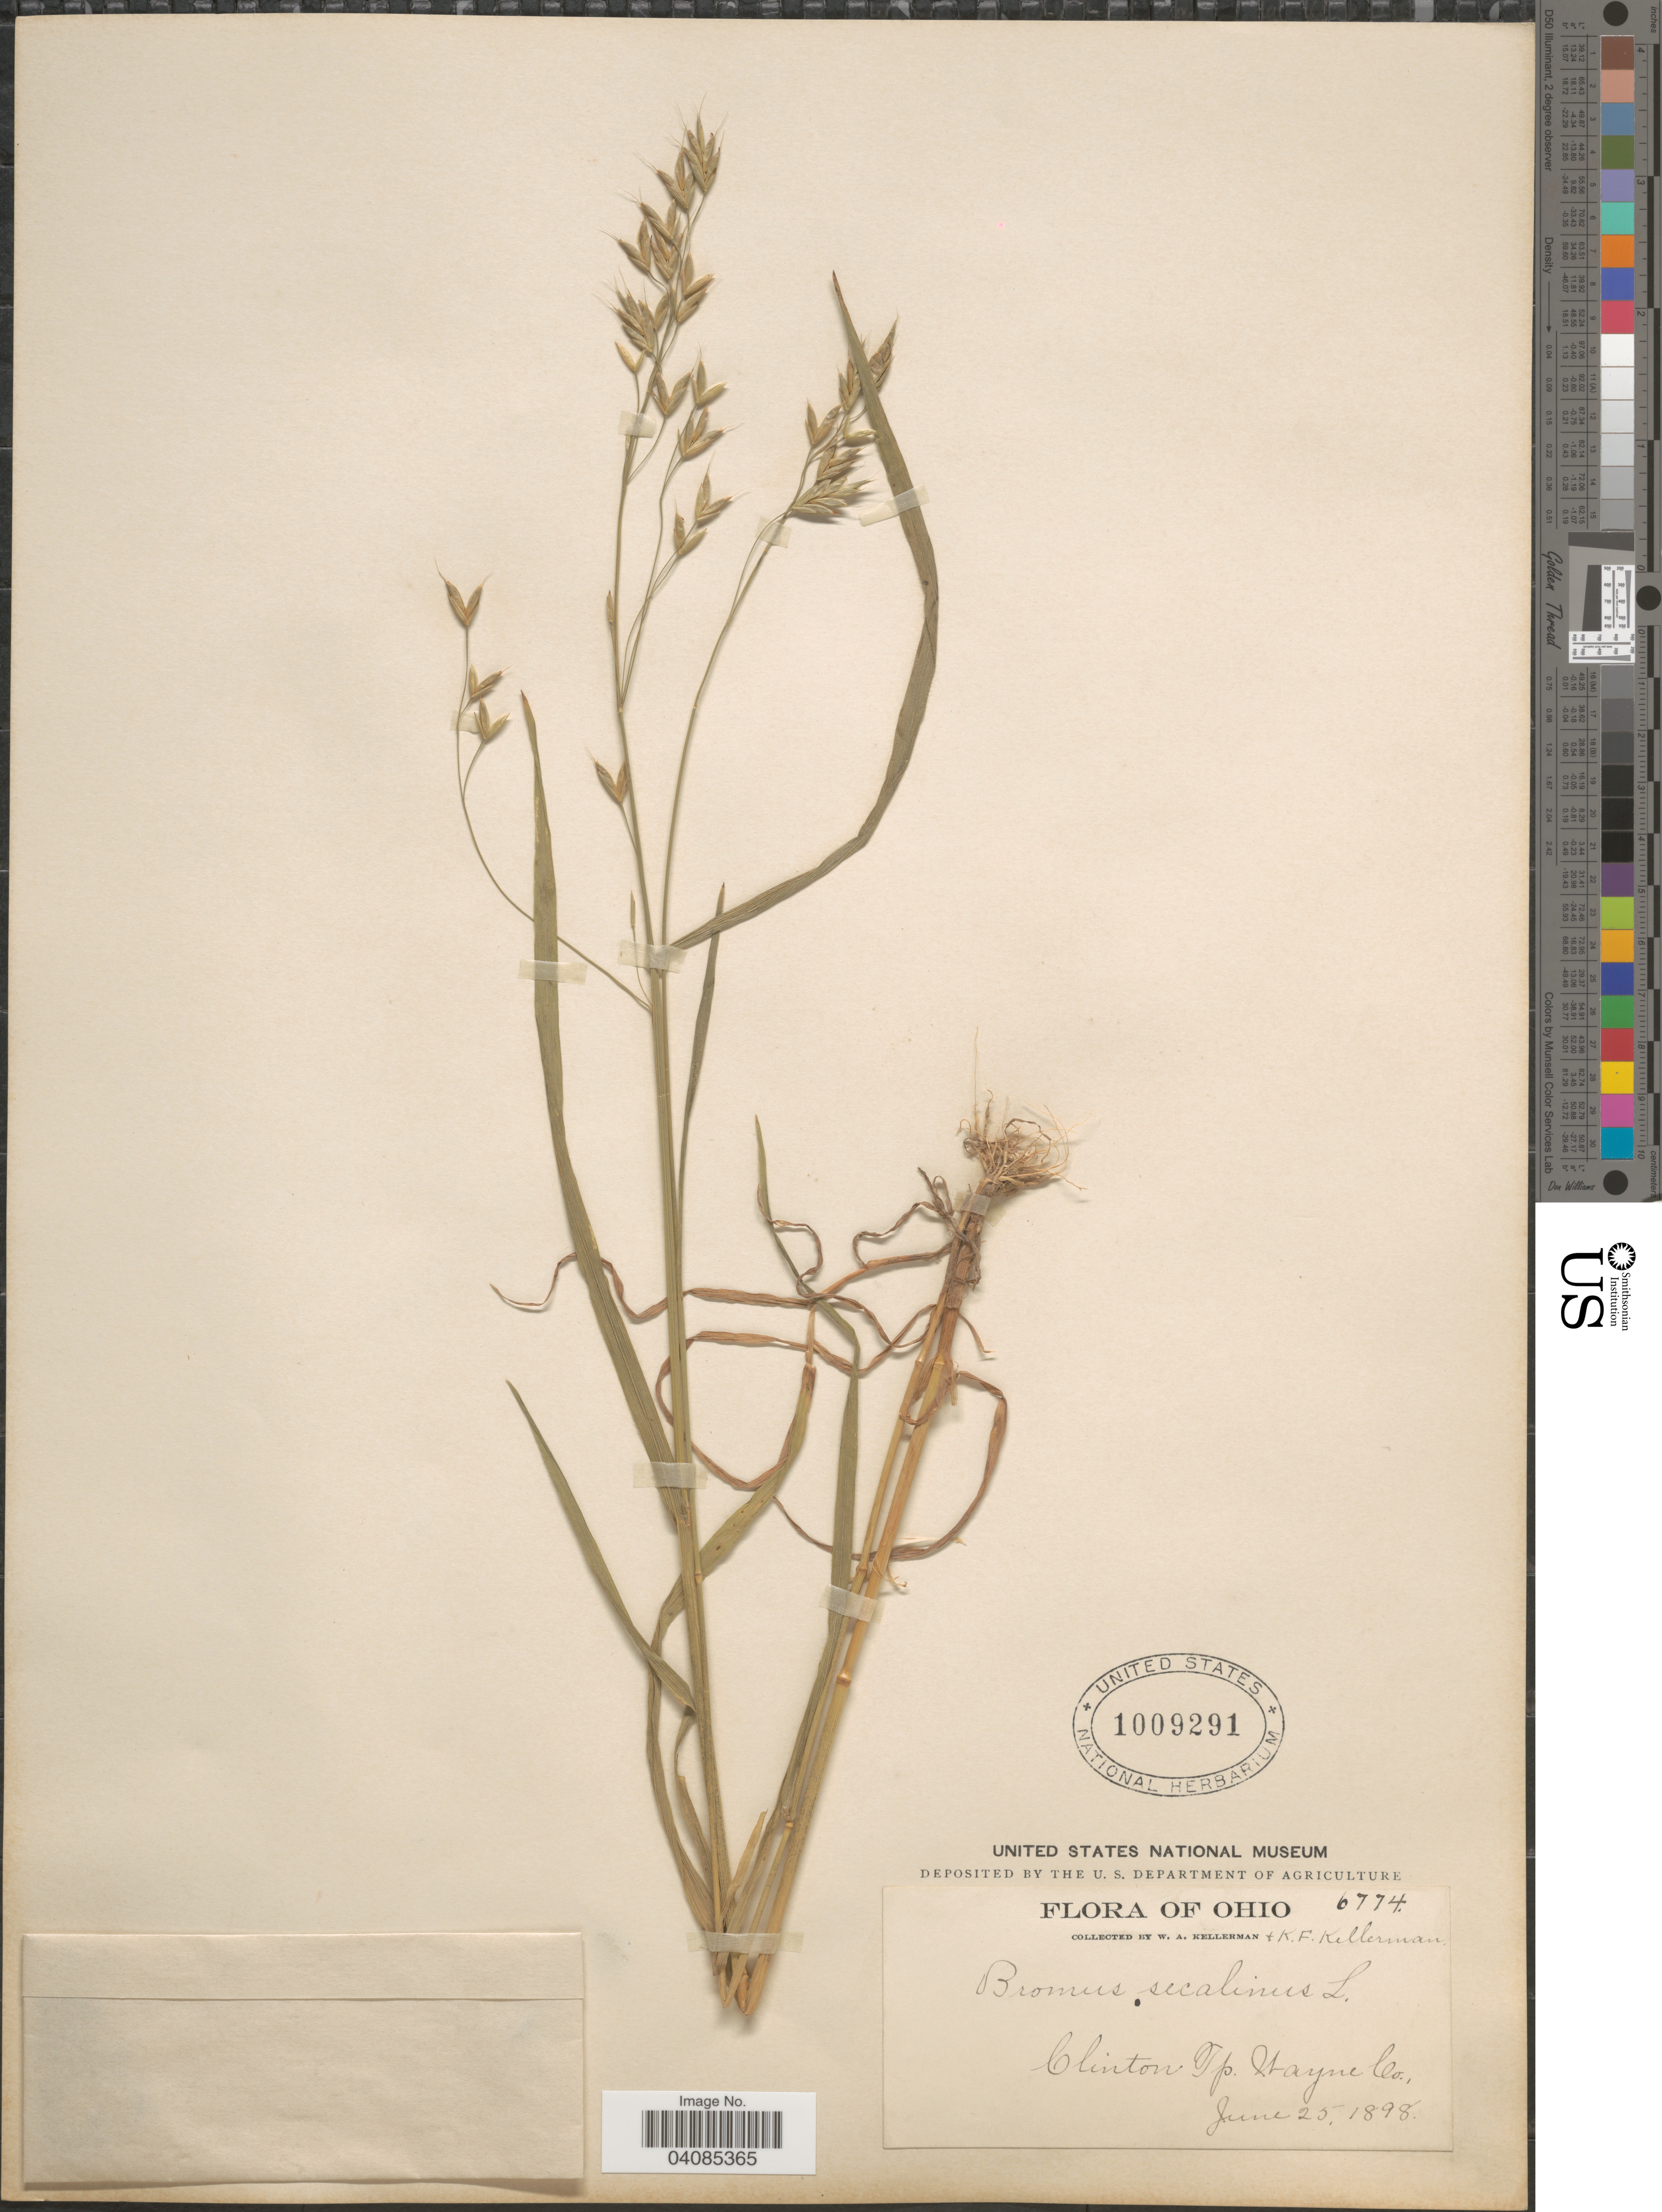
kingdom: Plantae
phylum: Tracheophyta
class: Liliopsida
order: Poales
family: Poaceae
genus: Bromus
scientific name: Bromus secalinus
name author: L.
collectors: W. Kellerman & K. Kellerman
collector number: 6774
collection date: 1898-06-25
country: United States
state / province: Ohio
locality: Clinton Tp. Wayne Co.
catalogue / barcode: US 1009291